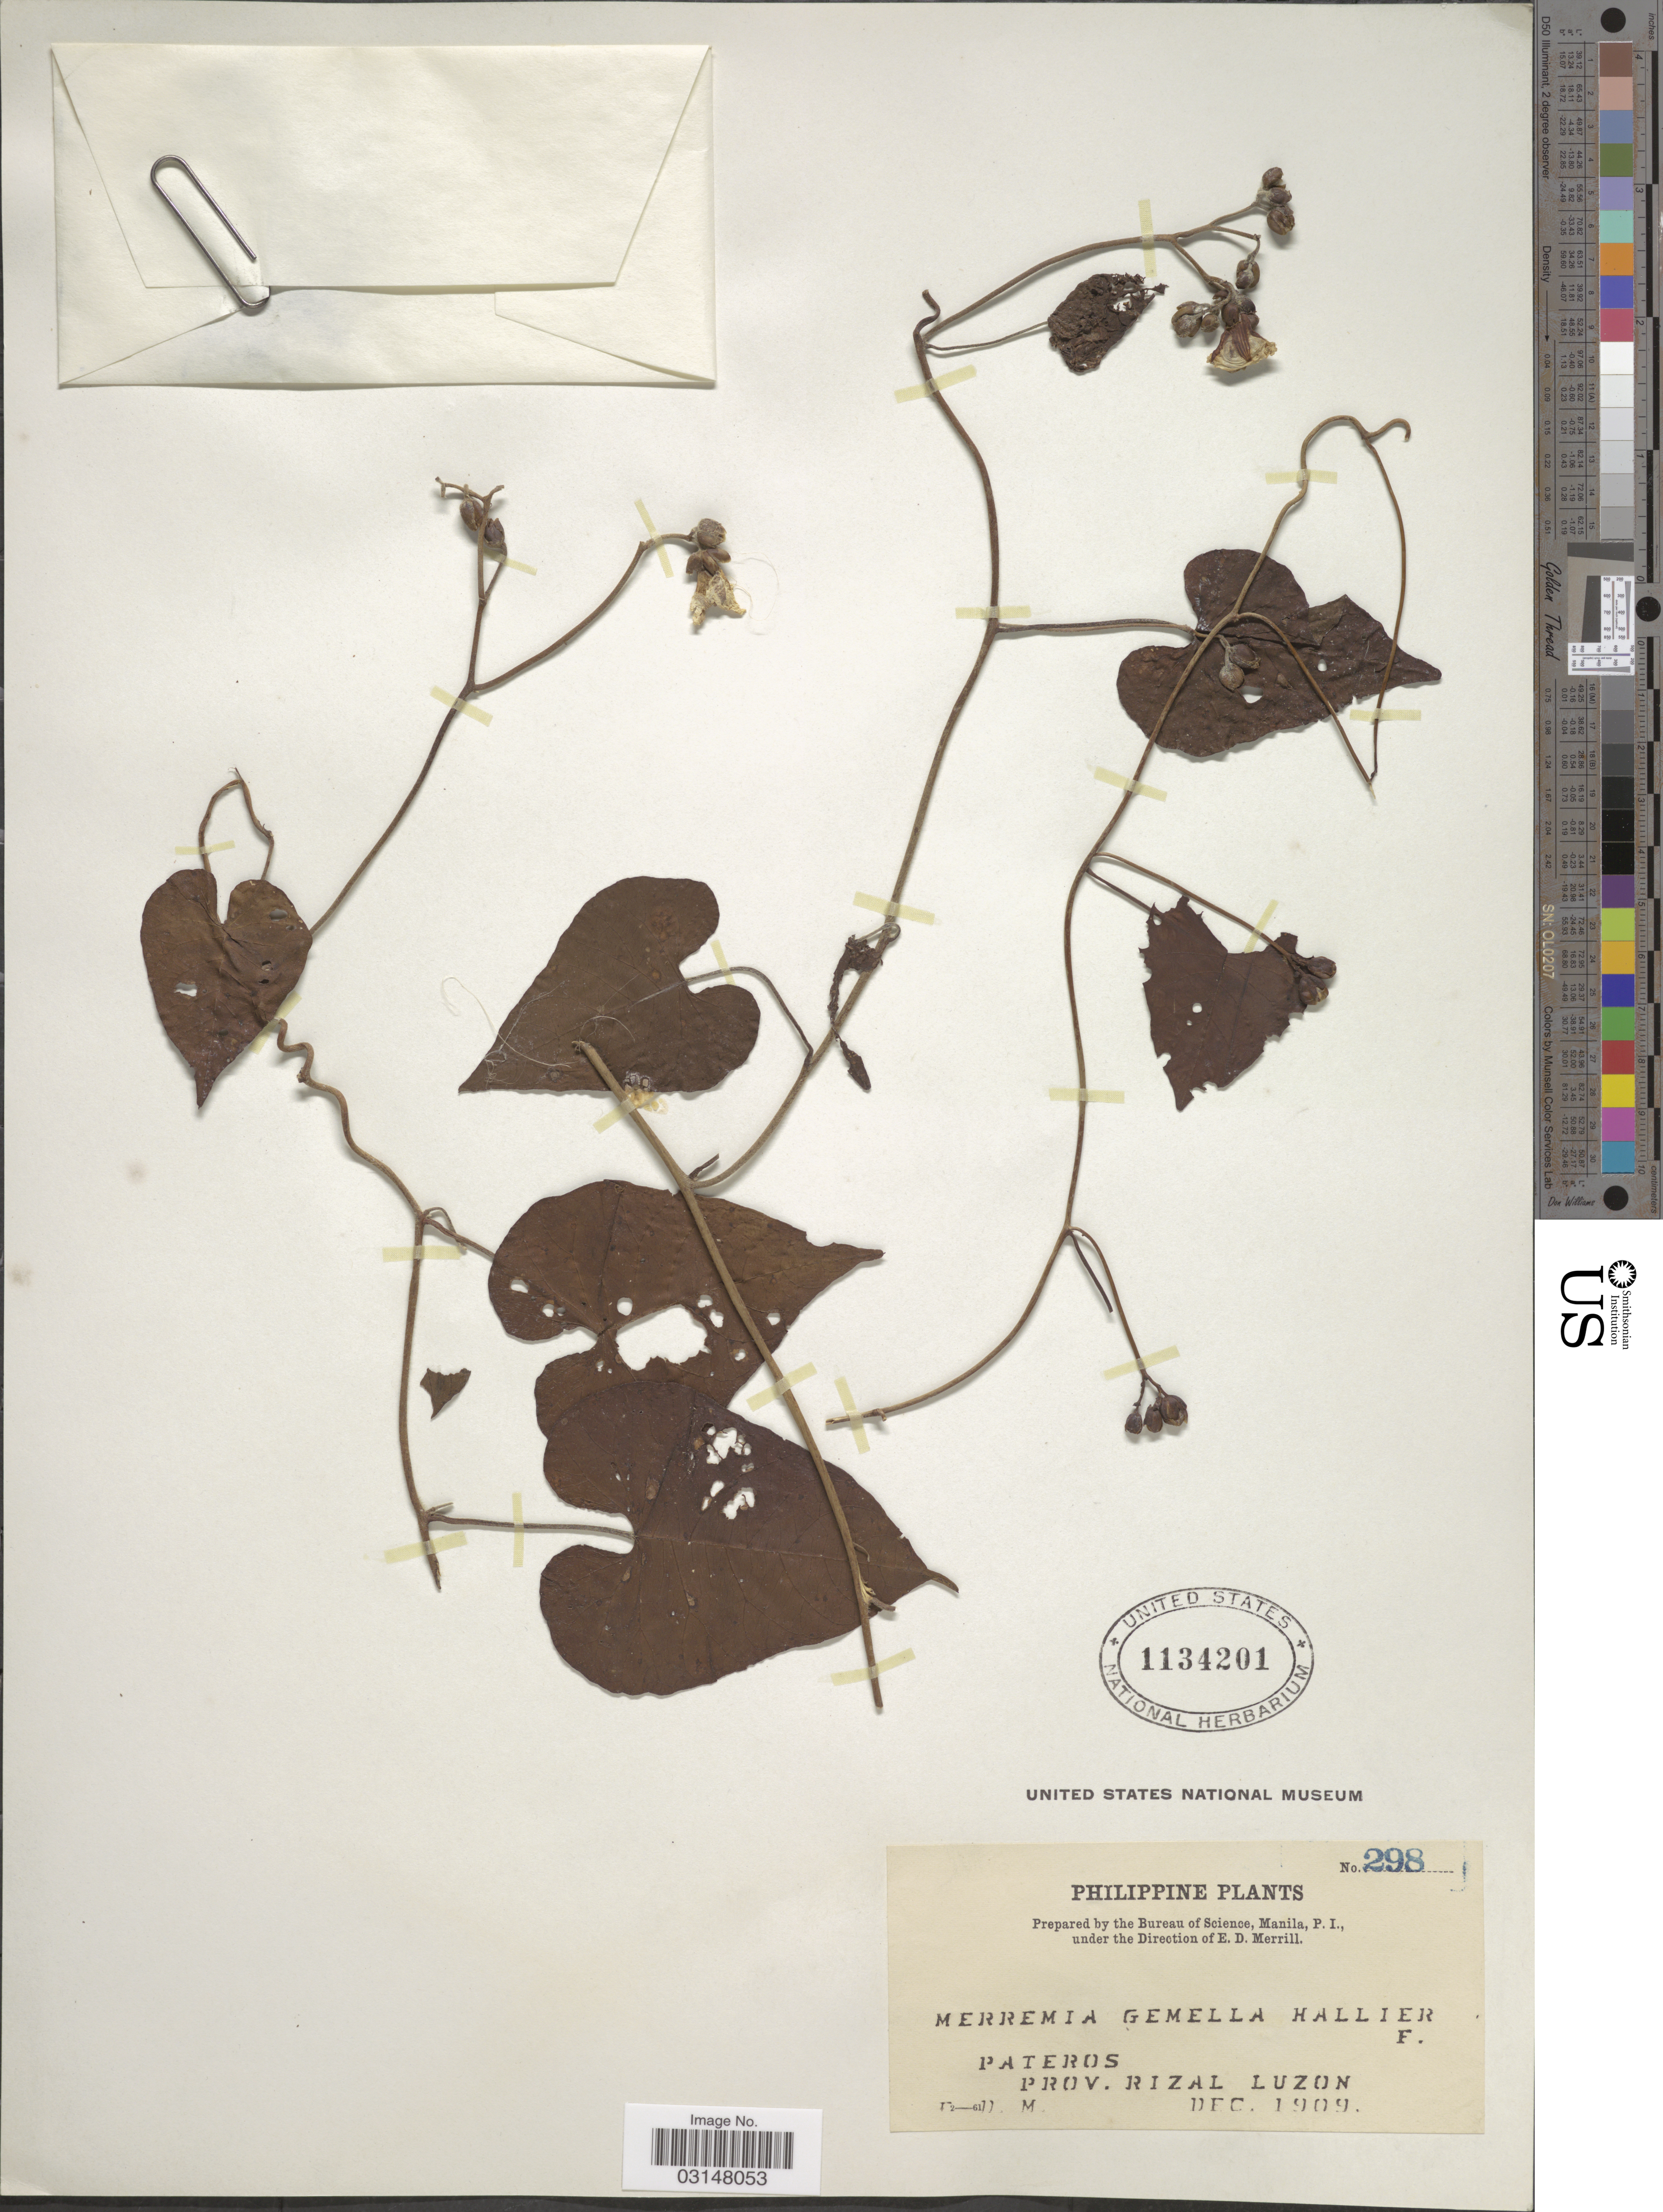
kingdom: Plantae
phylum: Tracheophyta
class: Magnoliopsida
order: Solanales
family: Convolvulaceae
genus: Merremia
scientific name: Merremia gemella var. gemella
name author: (Burm. f.) Hallier f.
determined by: Strong, Mark T., (BOT), Smithsonian Institution - National Museum of Natural History (UNITED STATES)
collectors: E. D. Merrill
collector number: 298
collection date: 1909-12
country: Philippines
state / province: Calabarzon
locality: Pateros. Prov. Rizal Luzon.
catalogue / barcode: US 1134201